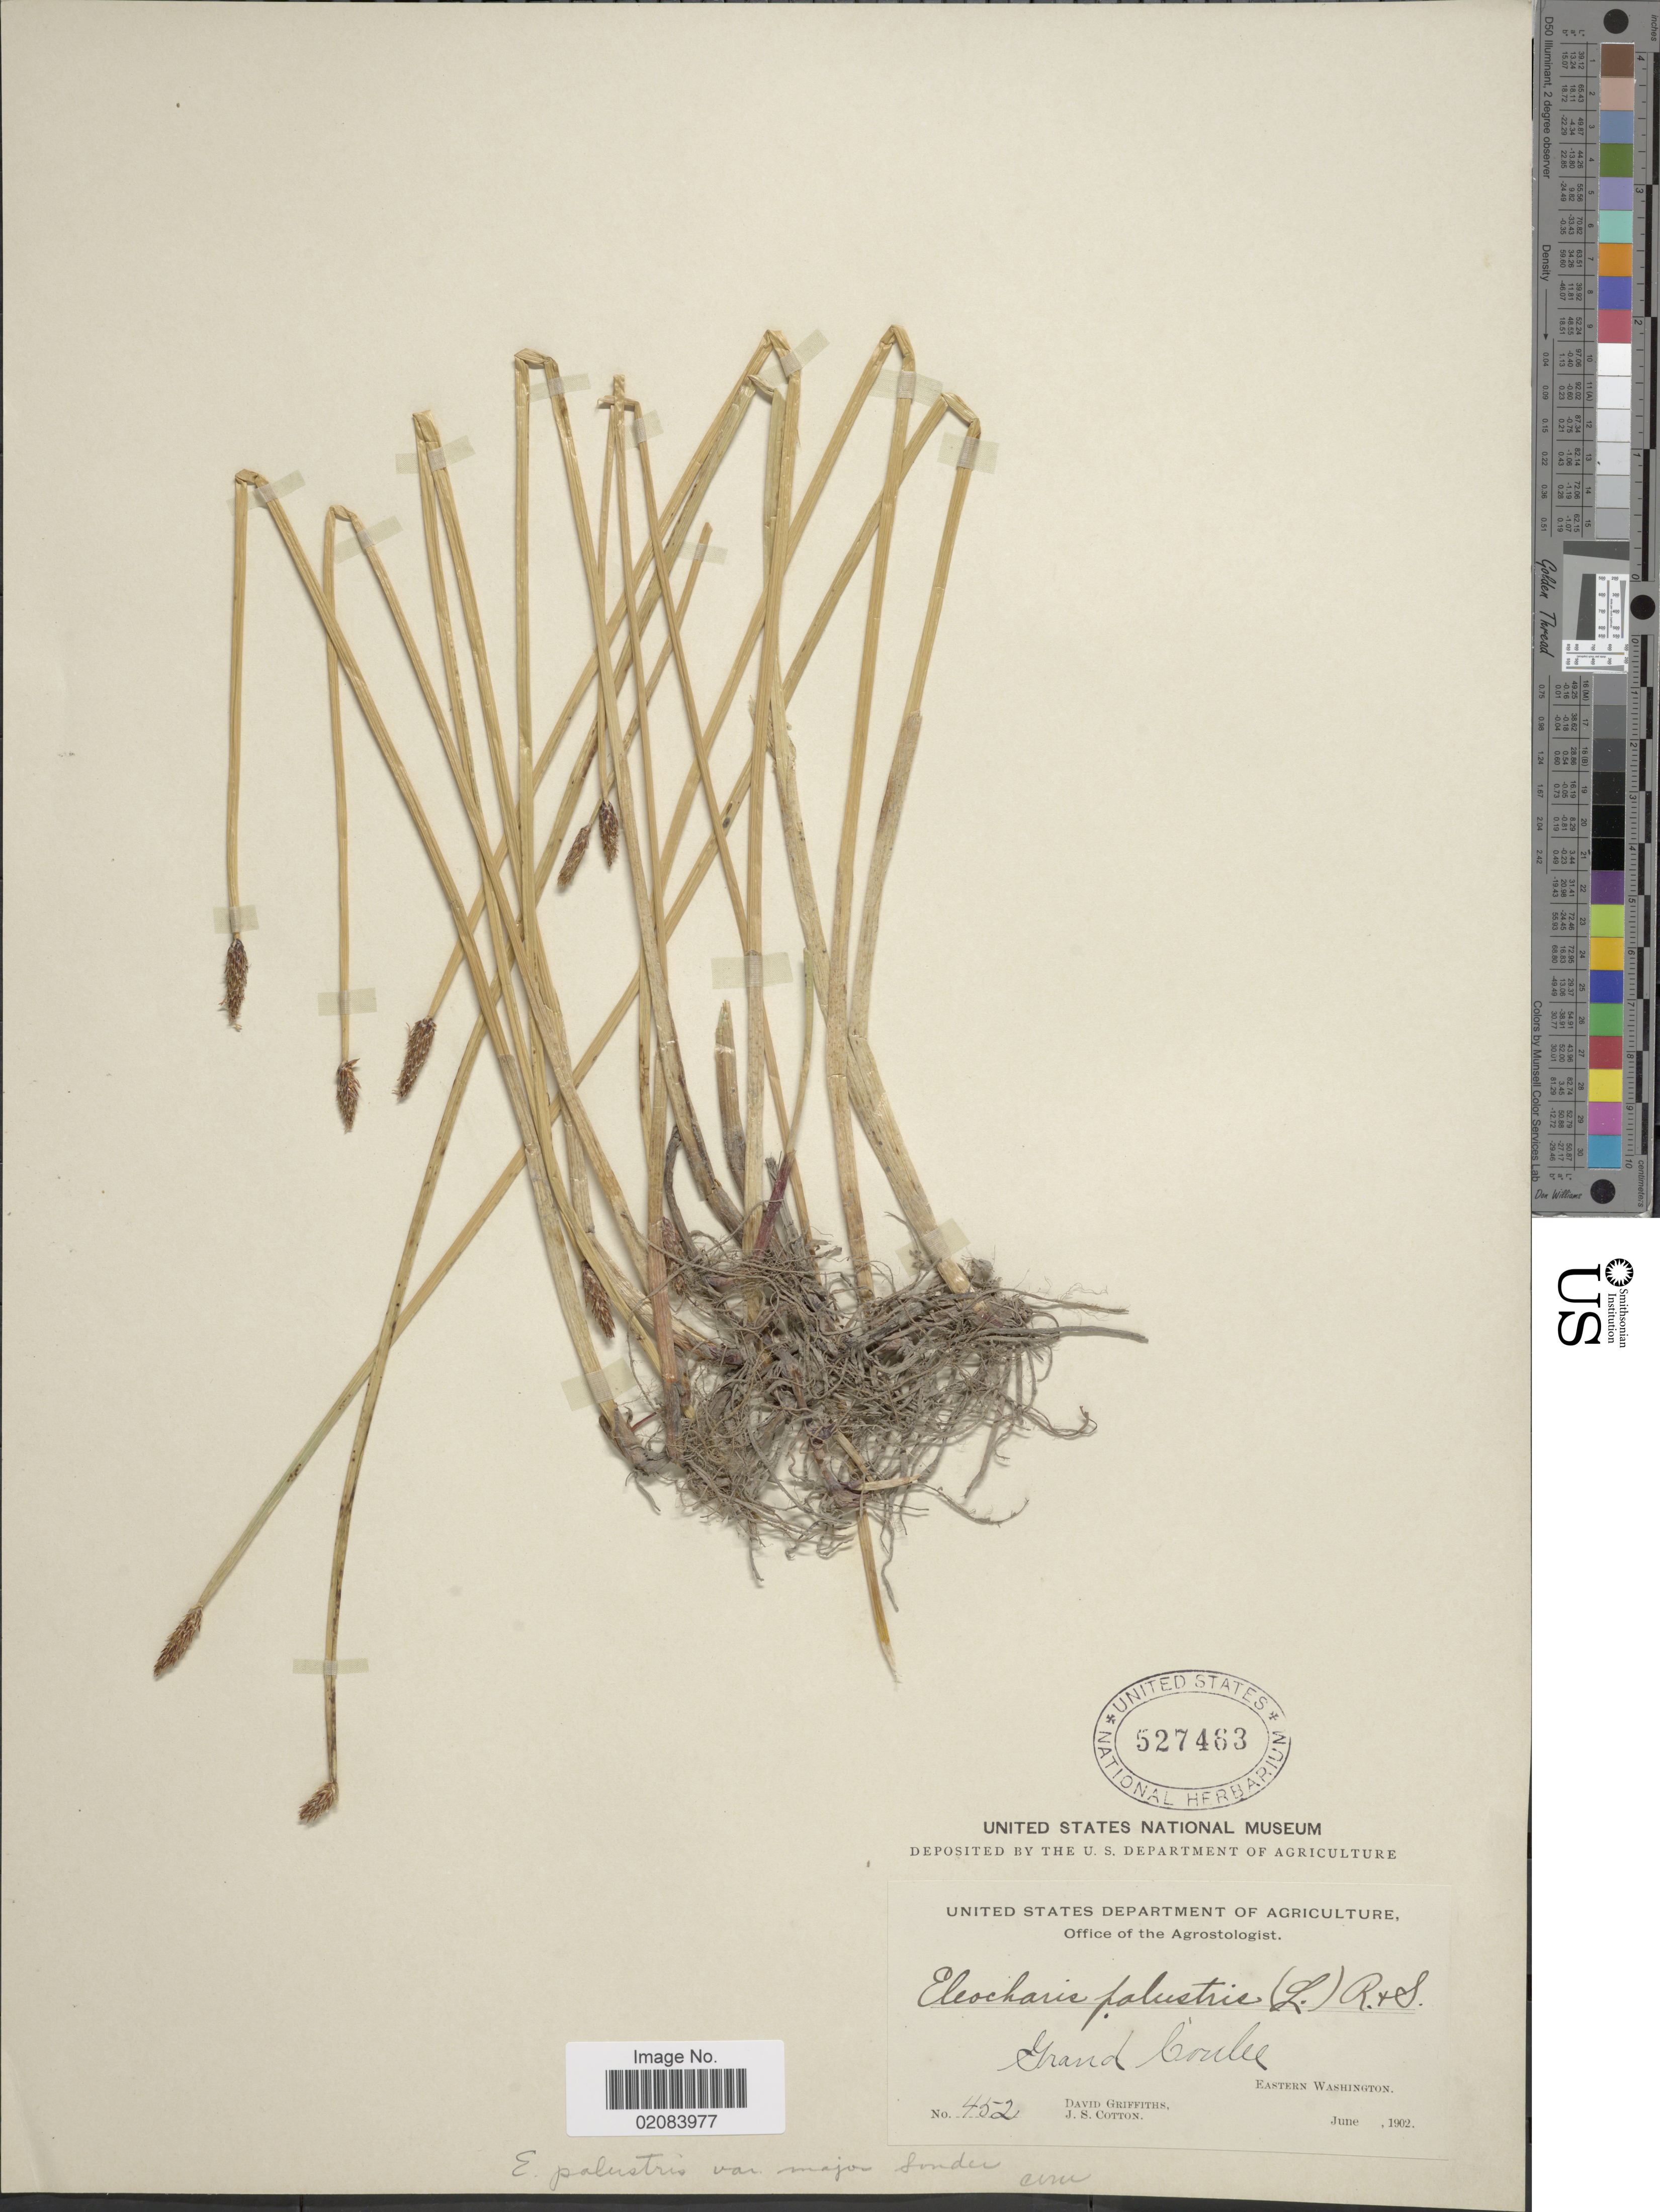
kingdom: Plantae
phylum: Tracheophyta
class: Liliopsida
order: Poales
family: Cyperaceae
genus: Eleocharis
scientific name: Eleocharis palustris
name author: (L.) Roem. & Schult.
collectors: D. Griffiths & J. S. Cotton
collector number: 452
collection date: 1902-06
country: United States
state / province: Washington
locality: Grand Coulee, Eastern Washington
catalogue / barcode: US 527463